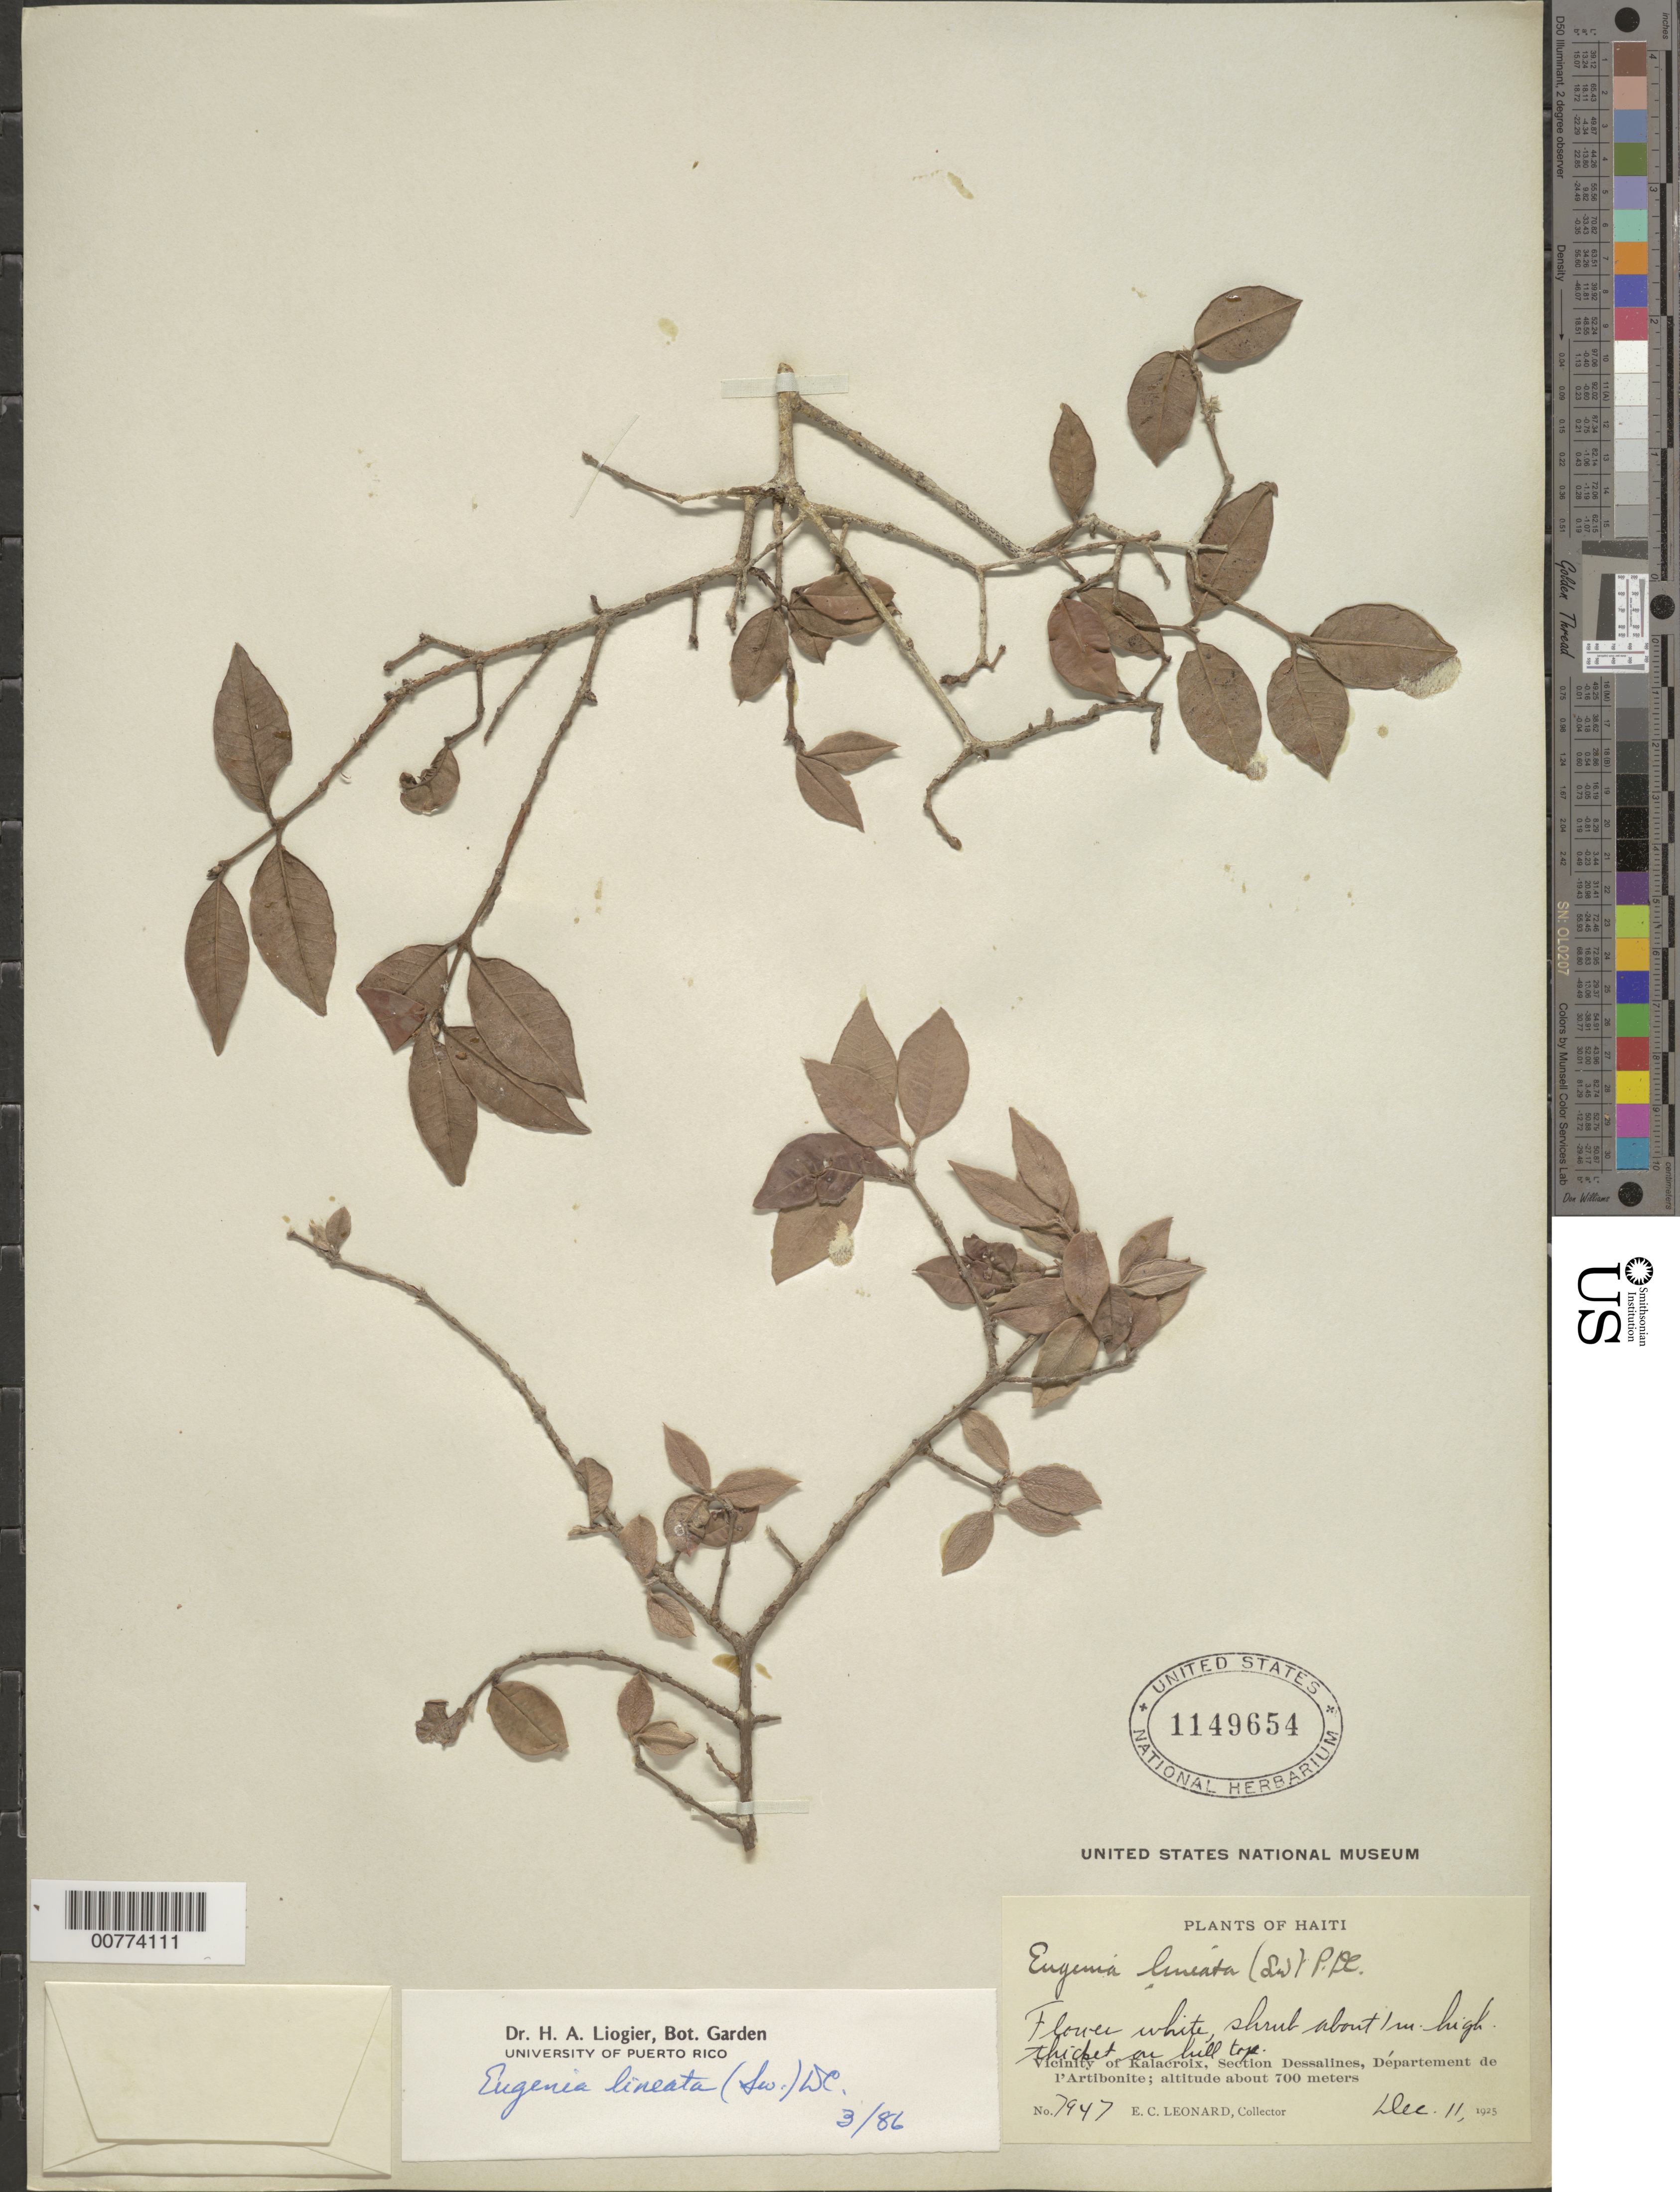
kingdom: Plantae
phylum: Tracheophyta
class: Magnoliopsida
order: Myrtales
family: Myrtaceae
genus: Eugenia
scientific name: Eugenia lineata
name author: (Sw.) DC.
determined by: Liogier, Alain H.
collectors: E. C. Leonard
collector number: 7947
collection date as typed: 11 Dec 1925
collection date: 1925-12-11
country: Haiti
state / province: Artibonite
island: Hispaniola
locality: Section Dessalines, vicinity of Kalacroix.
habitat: Thickets on hill top.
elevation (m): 700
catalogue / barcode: US 1149654